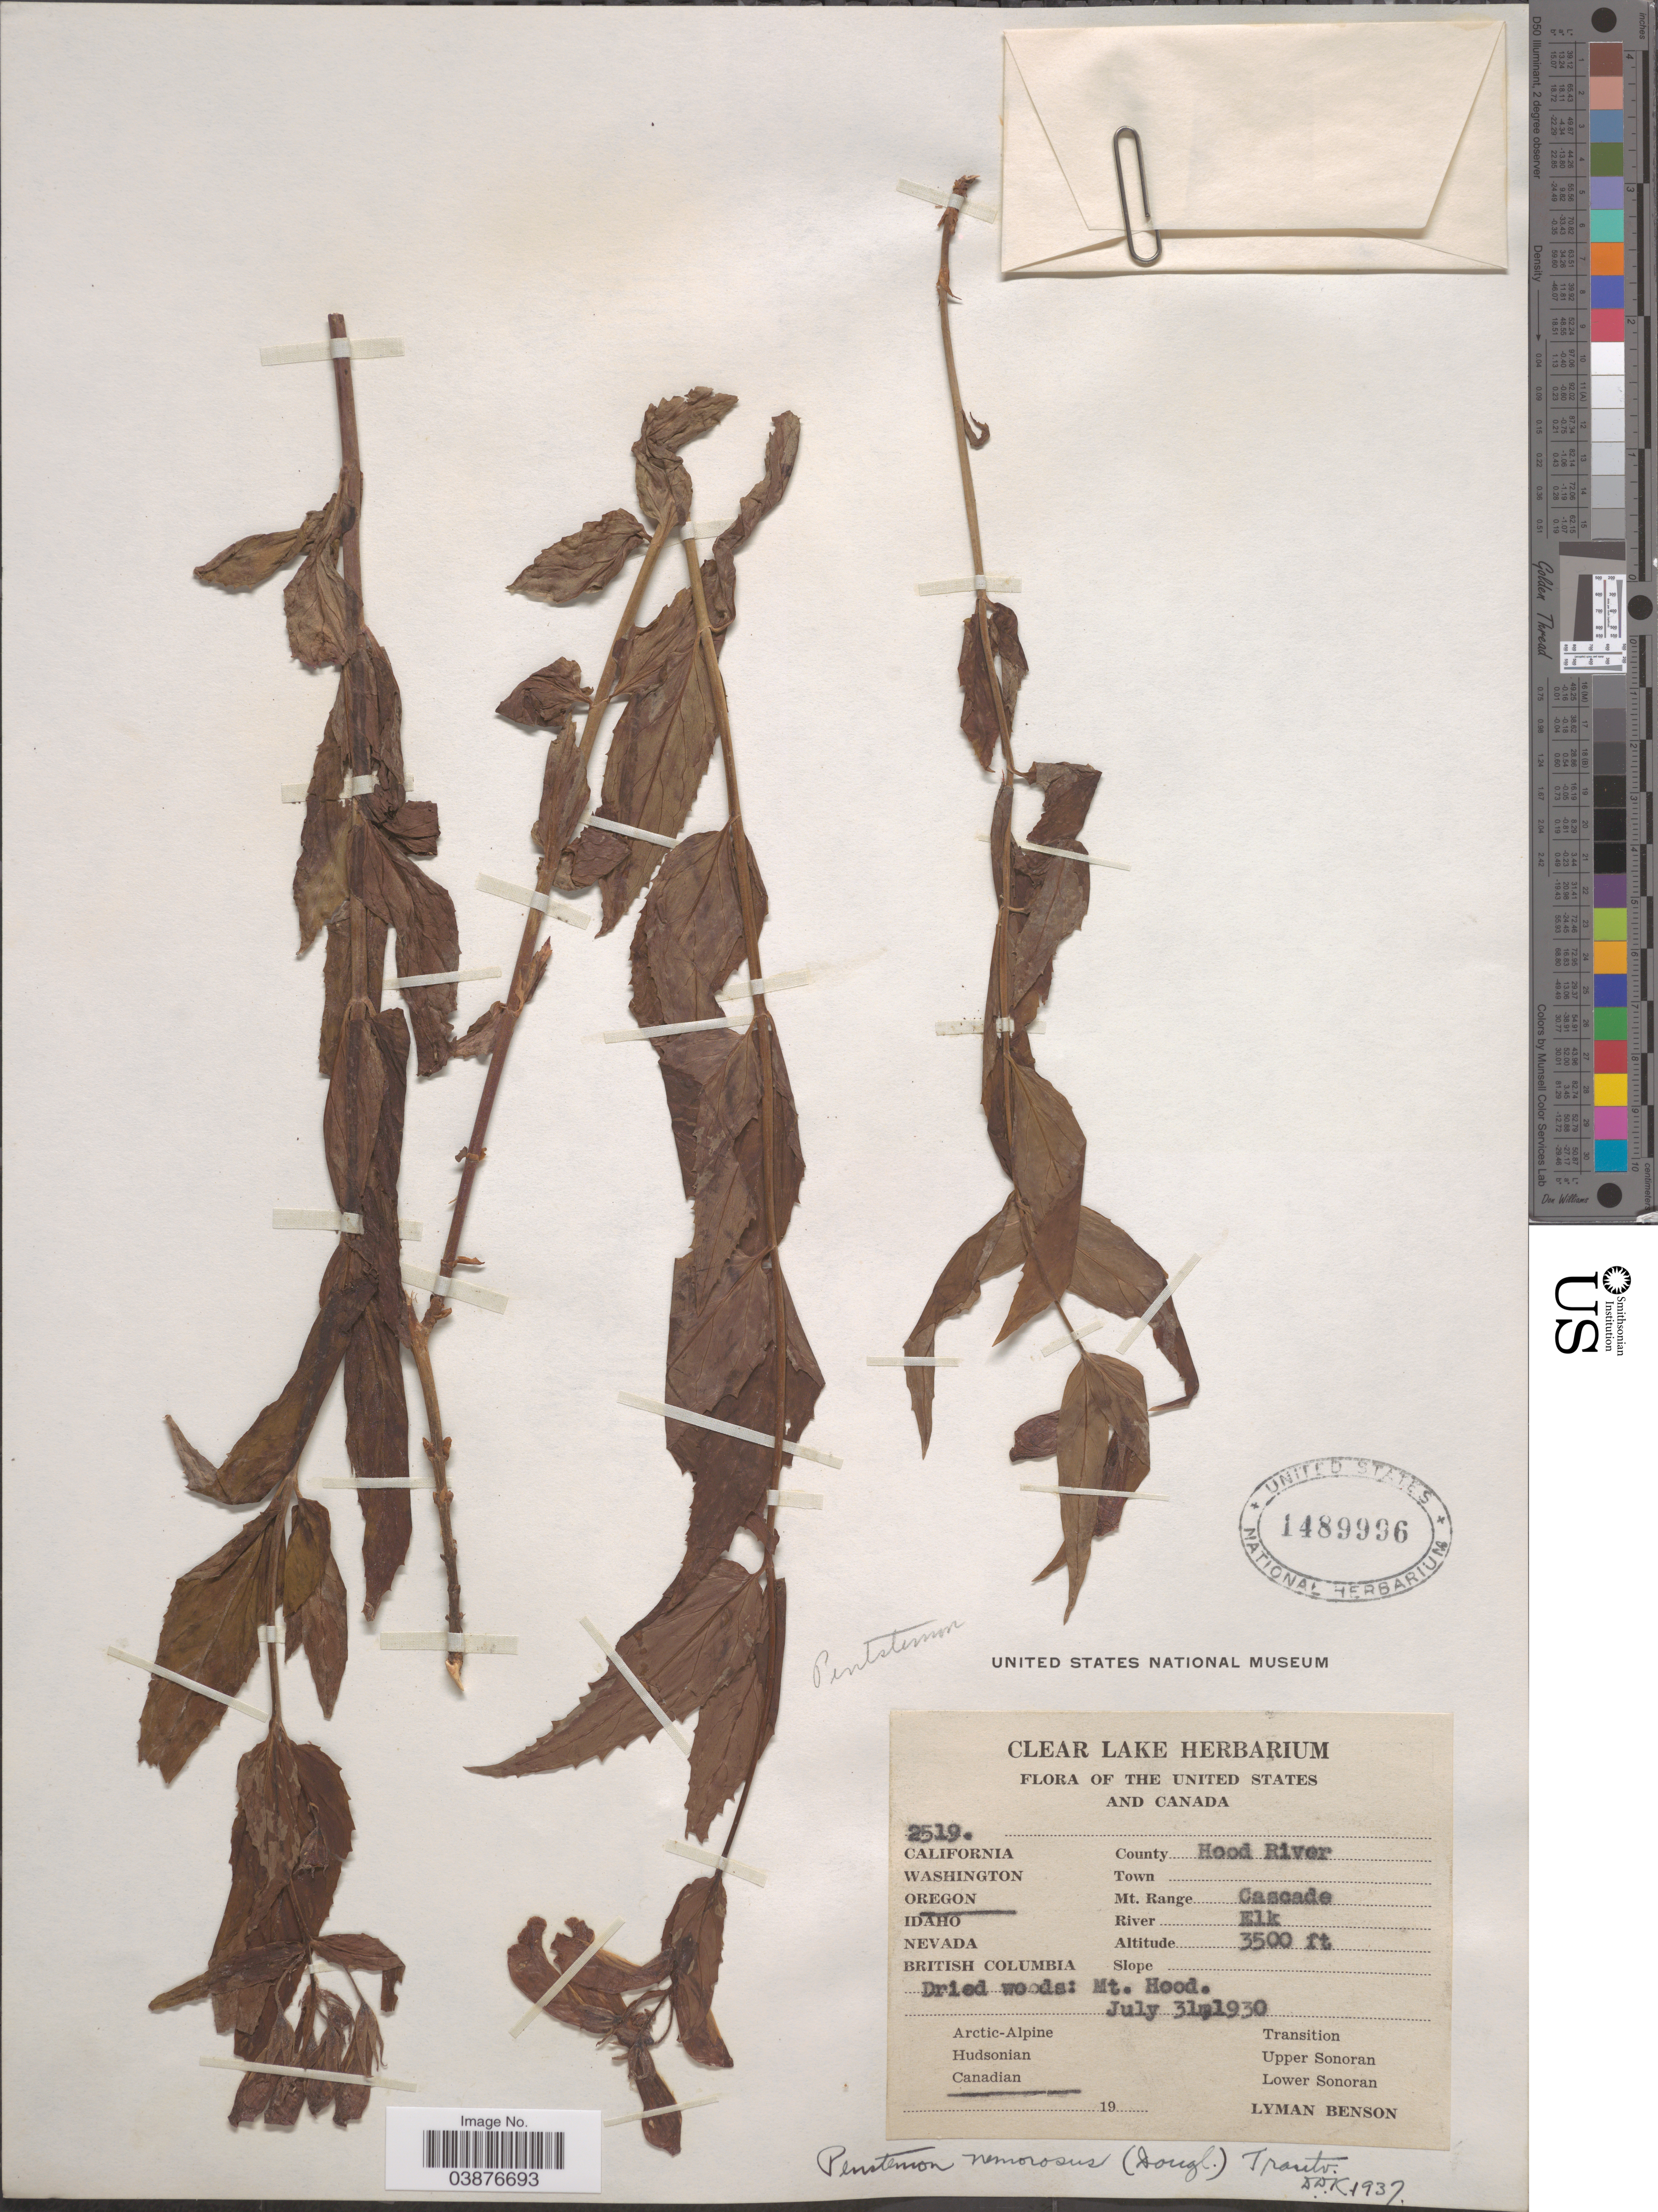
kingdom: Plantae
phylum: Tracheophyta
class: Magnoliopsida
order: Lamiales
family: Plantaginaceae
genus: Penstemon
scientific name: Penstemon nemorosus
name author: (Douglas ex Lindl.) Trautv.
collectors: L. D. Benson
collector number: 2519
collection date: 1930-07-31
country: United States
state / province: Oregon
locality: County Hood River. Mt. Range Cascade. River Elk. Mt. Hood. Canadian.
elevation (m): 1067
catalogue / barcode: US 1489996